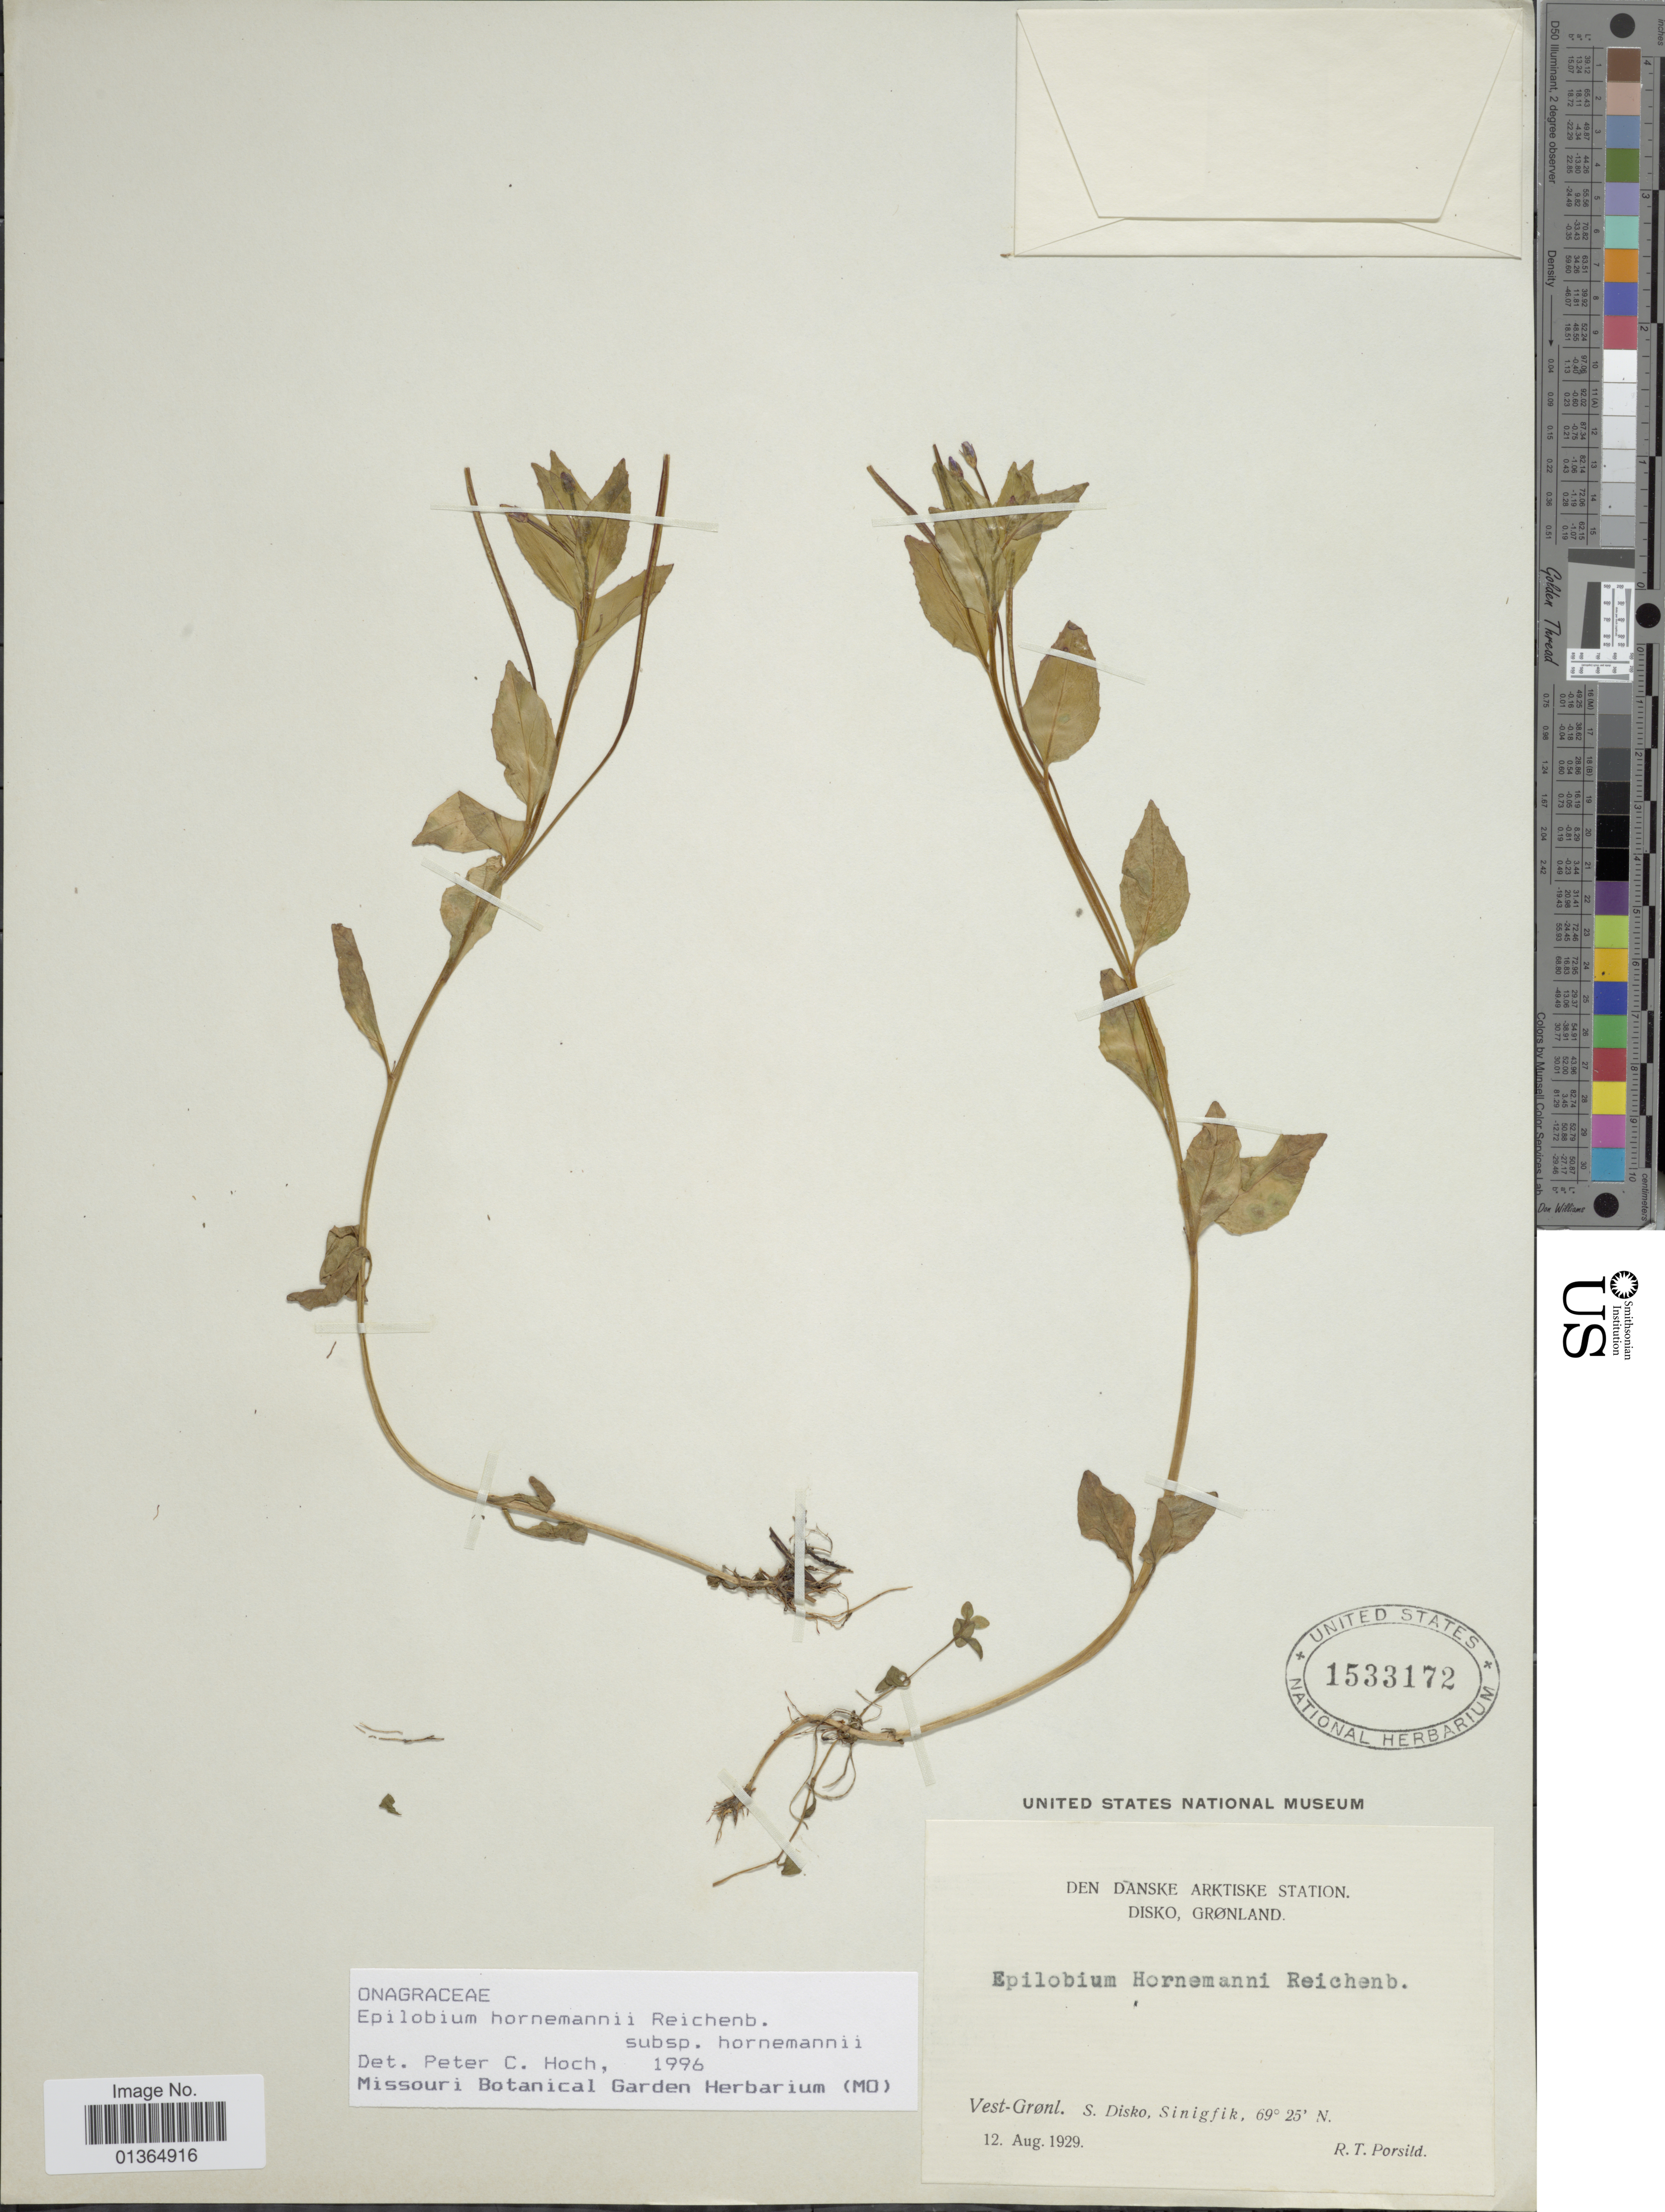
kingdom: Plantae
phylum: Tracheophyta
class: Magnoliopsida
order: Myrtales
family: Onagraceae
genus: Epilobium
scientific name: Epilobium hornemannii subsp. hornemannii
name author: Rchb.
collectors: R. T. Porsild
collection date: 1929-08-12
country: Greenland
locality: Den Danske Arktiske Station. Vest-Grønl. S. Disko, Sinigfik.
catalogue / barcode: US 1533172